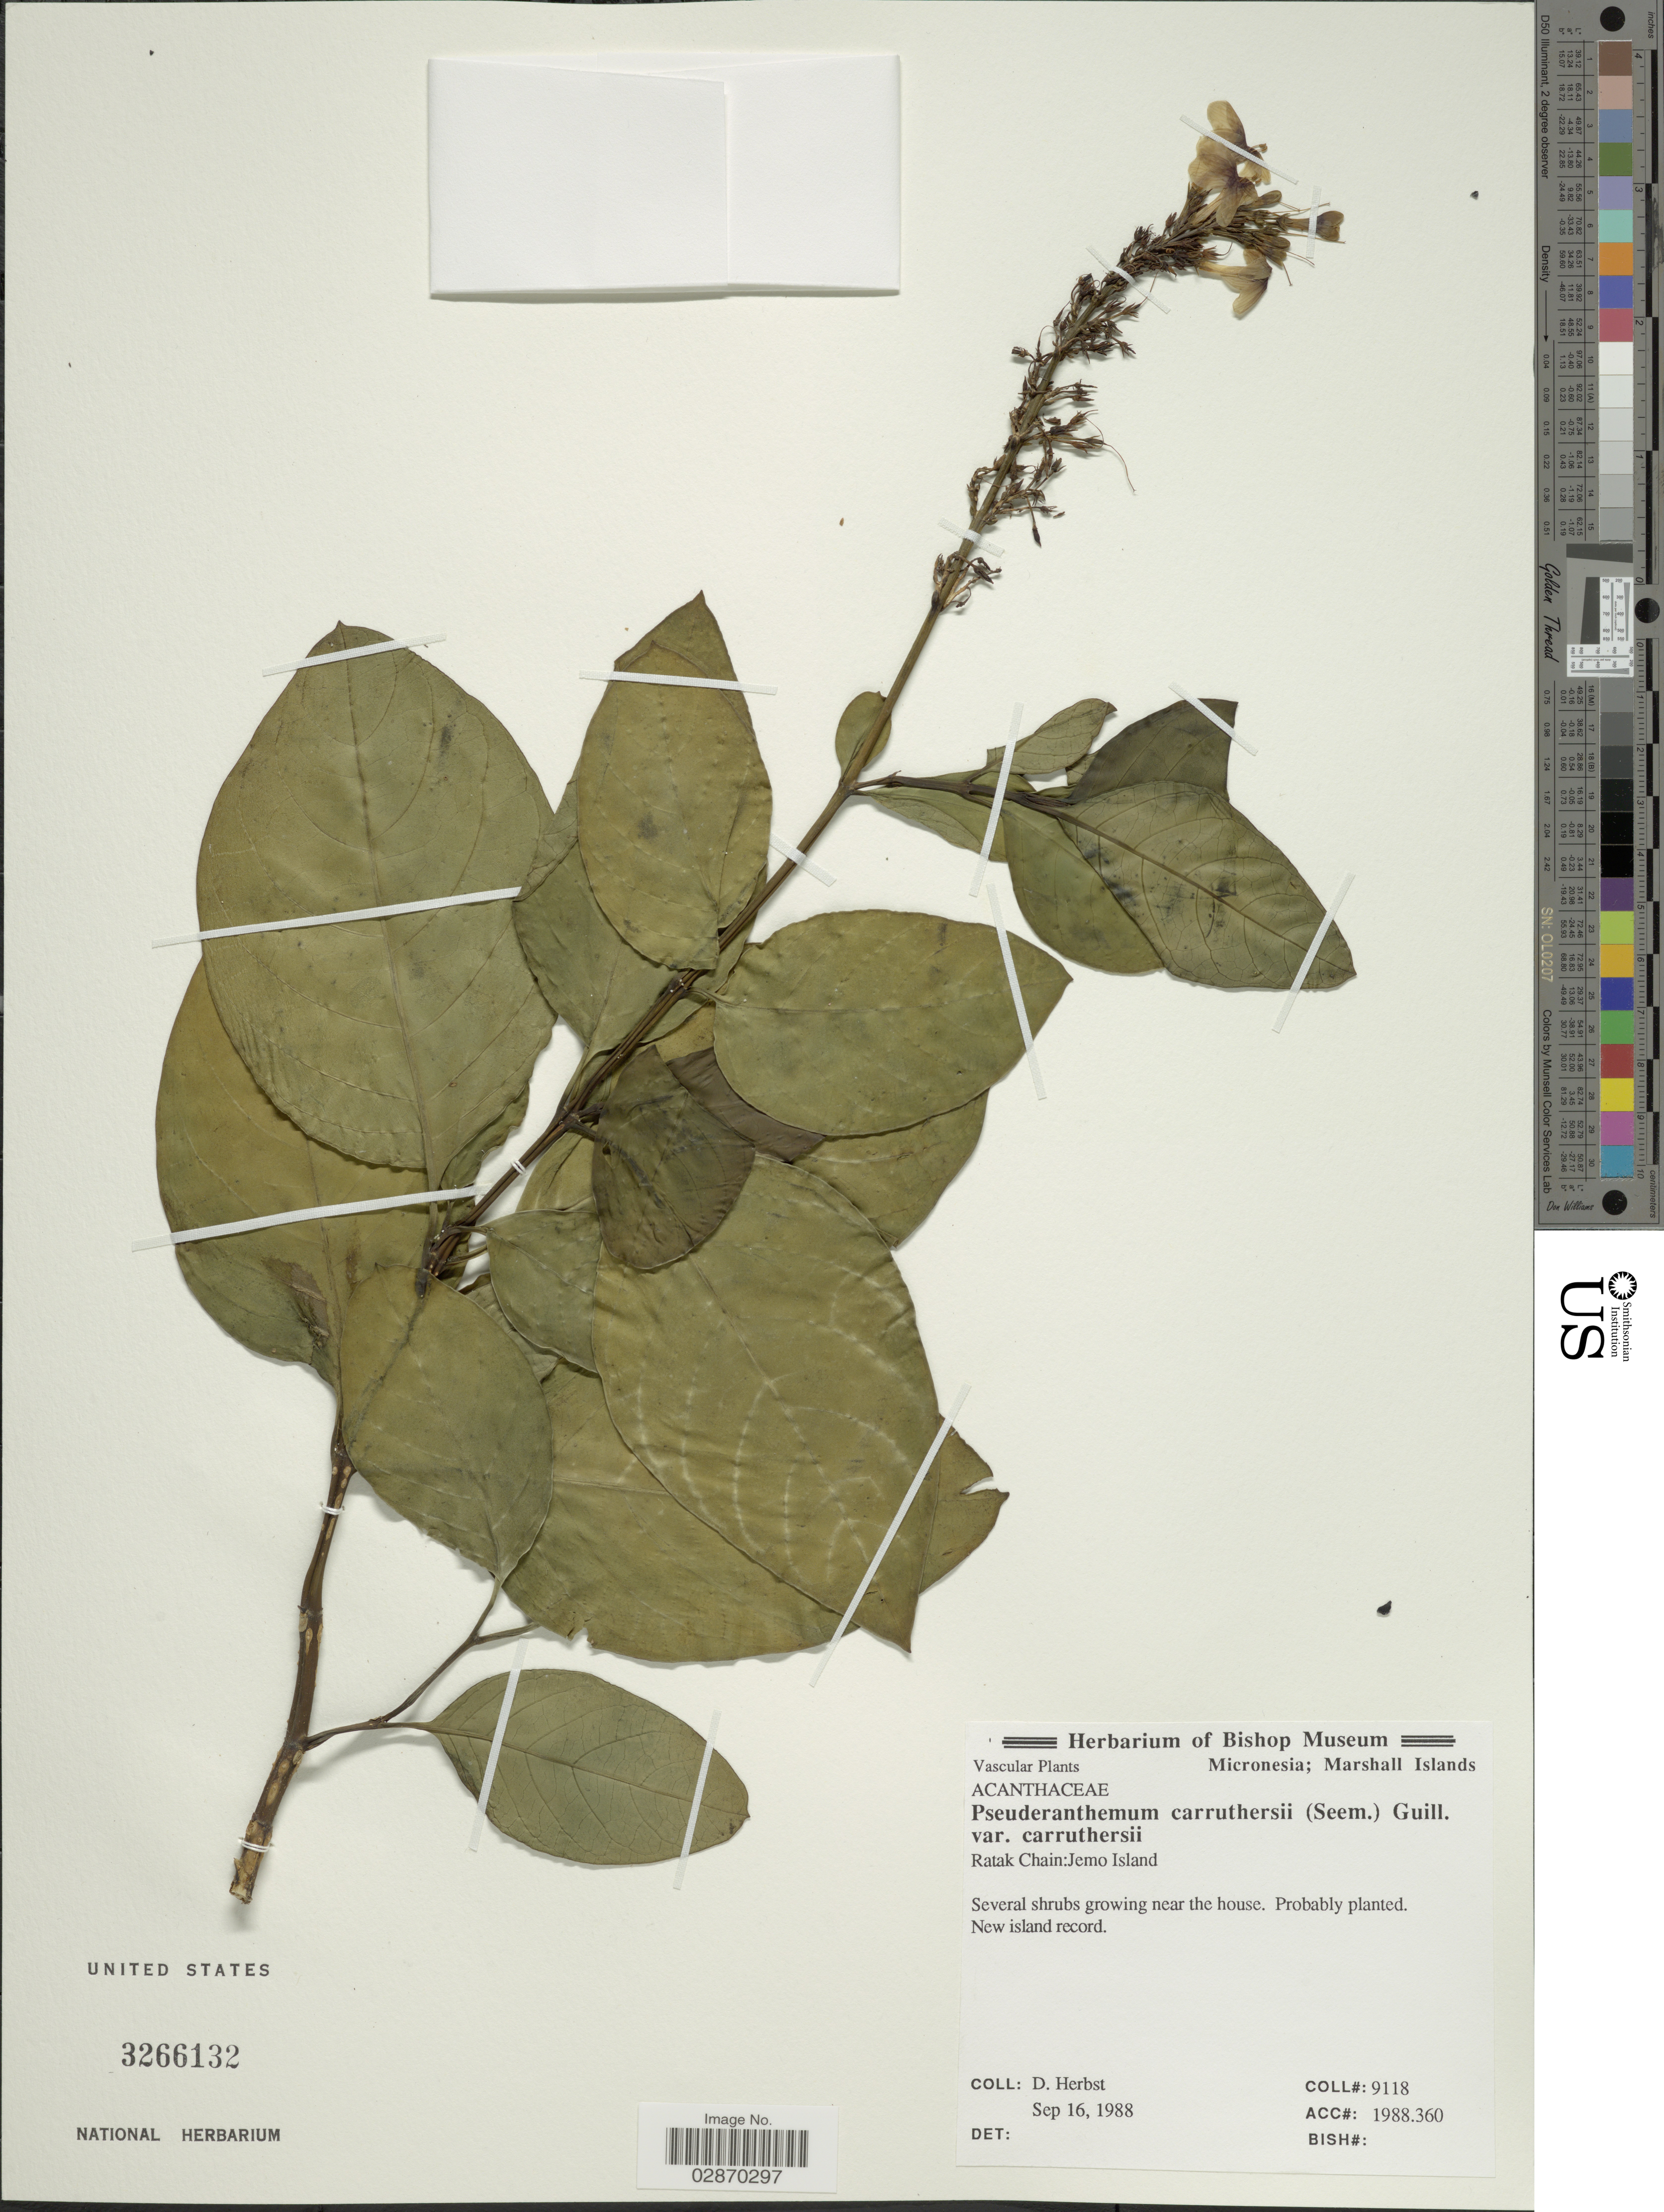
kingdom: Plantae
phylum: Tracheophyta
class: Magnoliopsida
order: Lamiales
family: Acanthaceae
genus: Pseuderanthemum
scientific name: Pseuderanthemum carruthersii var. carruthersii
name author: (Seem.) Guillaumin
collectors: D. Herbst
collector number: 9118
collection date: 1988-09-16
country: Marshall Islands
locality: Micronesia; Marshall Islands. Ratak Chain: Jemo Island.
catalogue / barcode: US 3266132